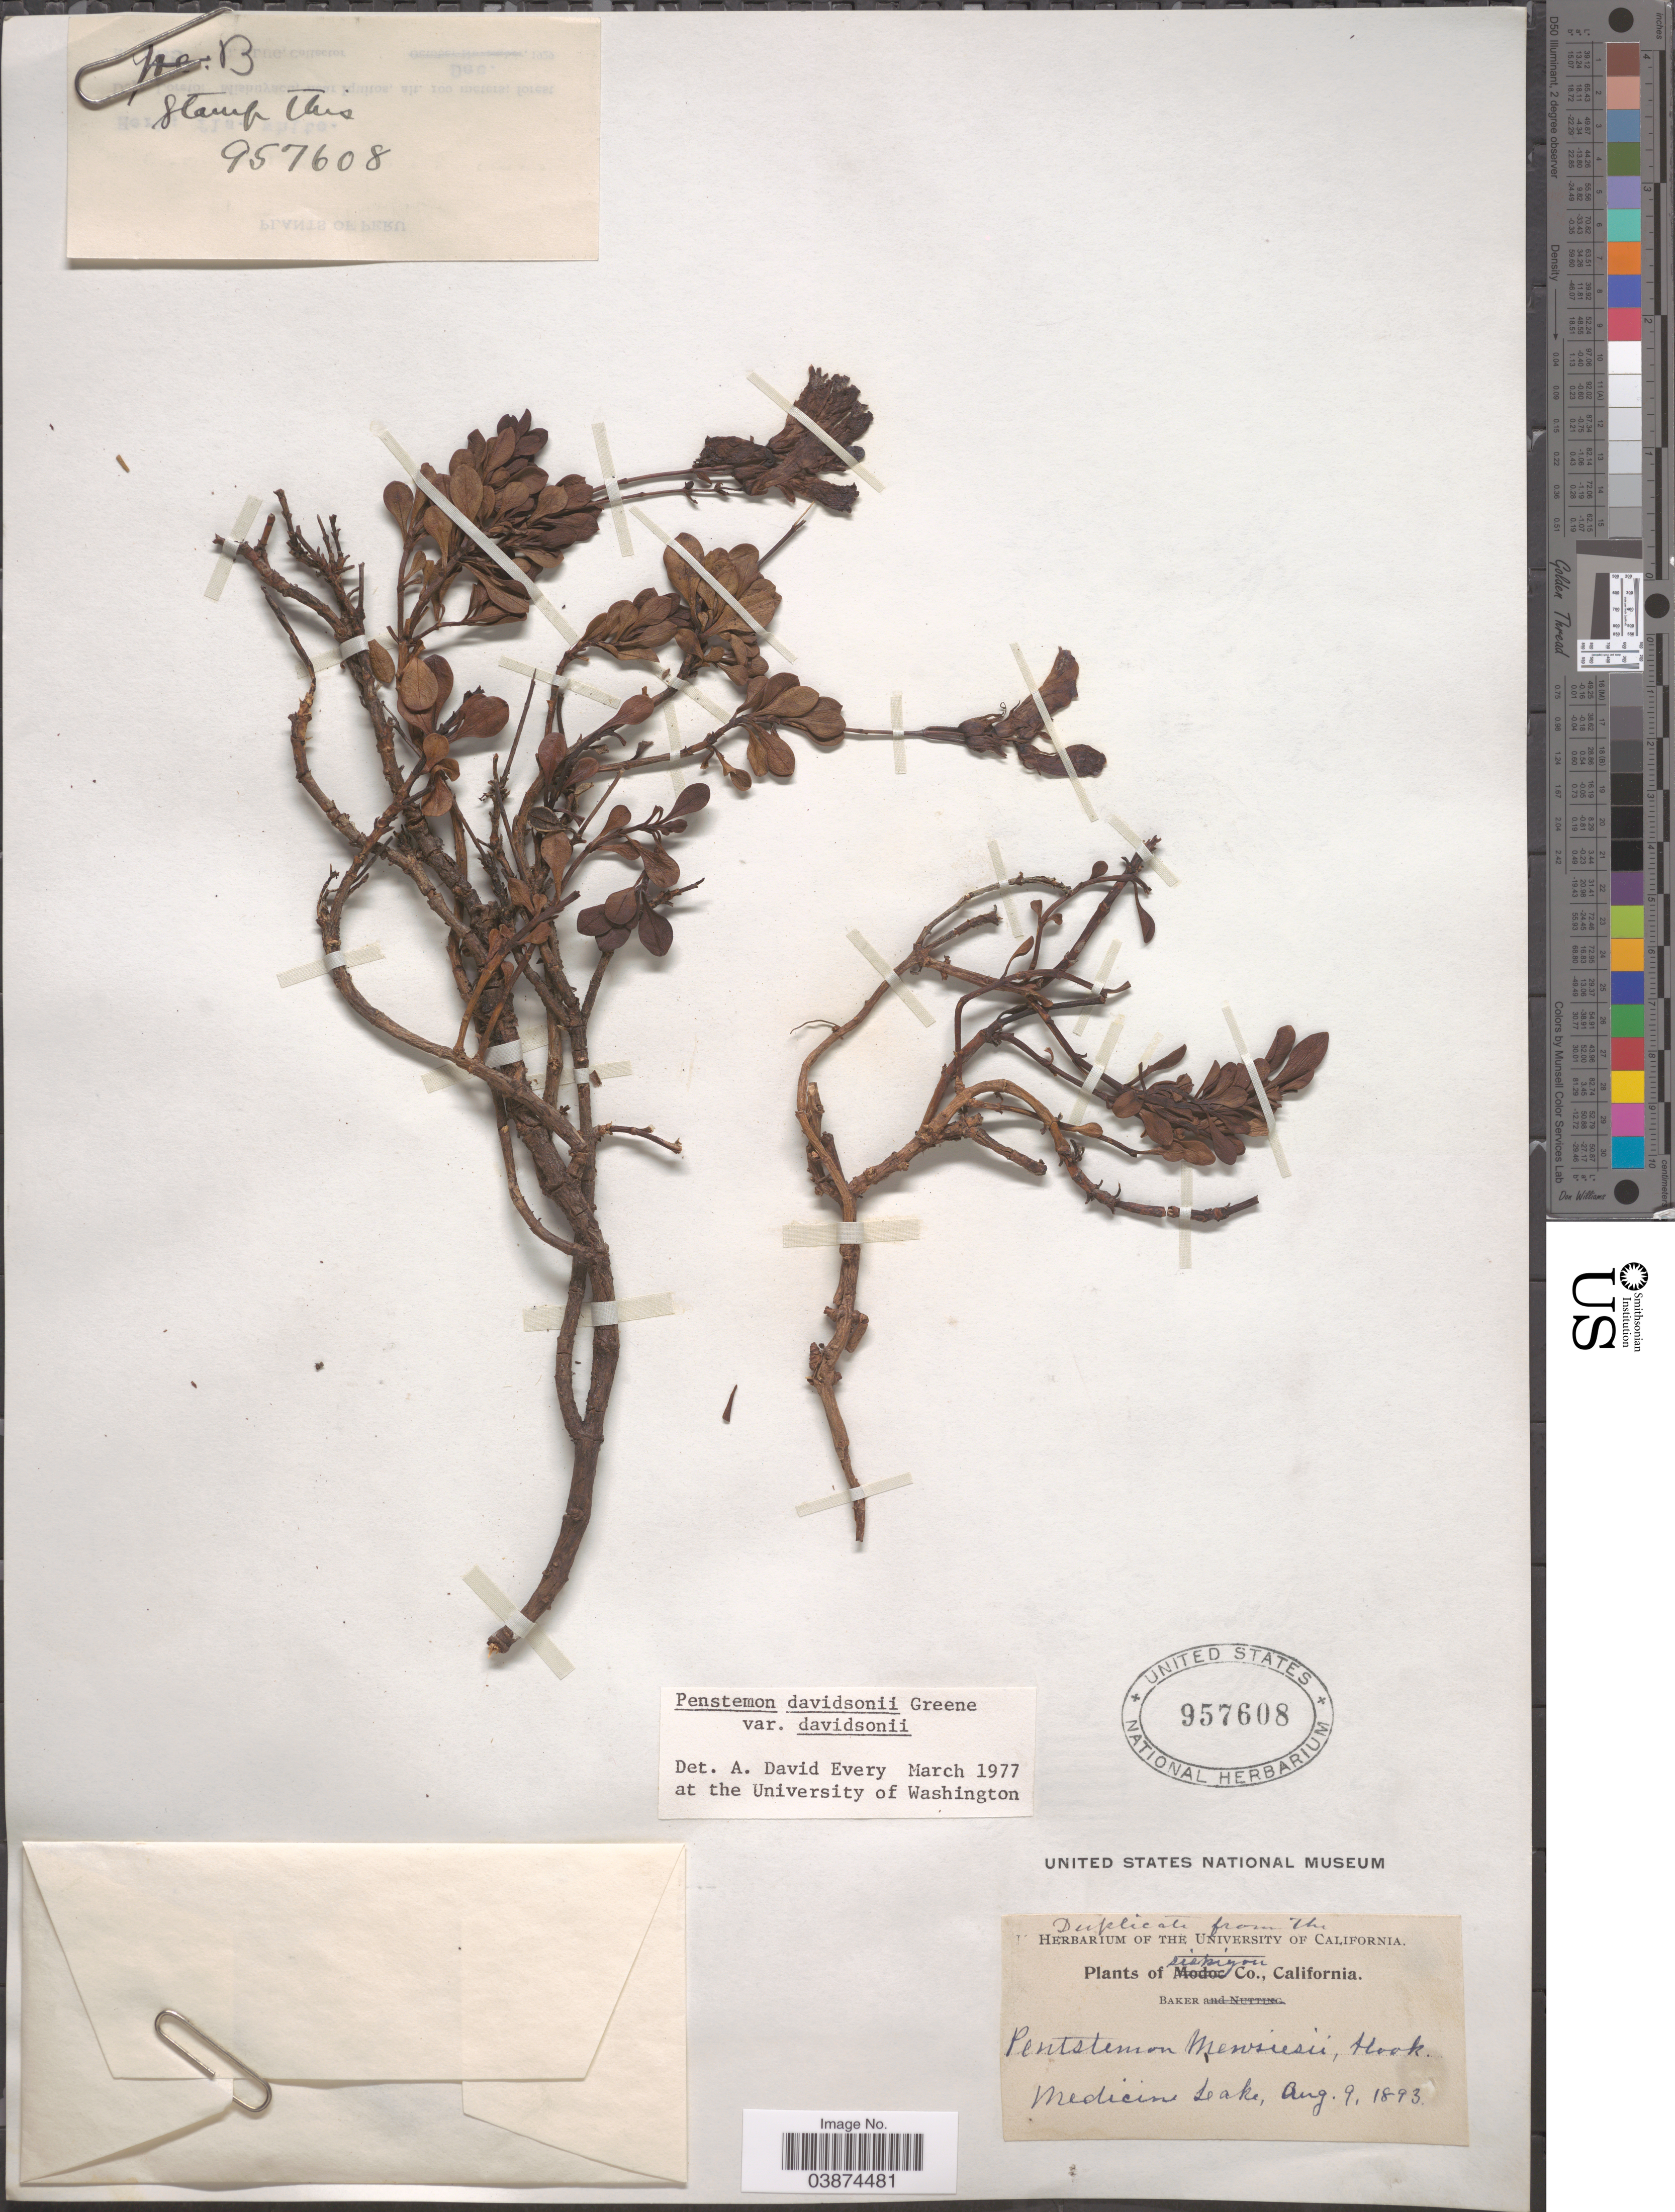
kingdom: Plantae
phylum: Tracheophyta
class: Magnoliopsida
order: Lamiales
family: Plantaginaceae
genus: Penstemon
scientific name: Penstemon davidsonii var. davidsonii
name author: Greene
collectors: -- Baker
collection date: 1893-08-09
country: United States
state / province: California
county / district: Siskiyou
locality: Siskiyou Co. Medicine Lake.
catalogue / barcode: US 957608